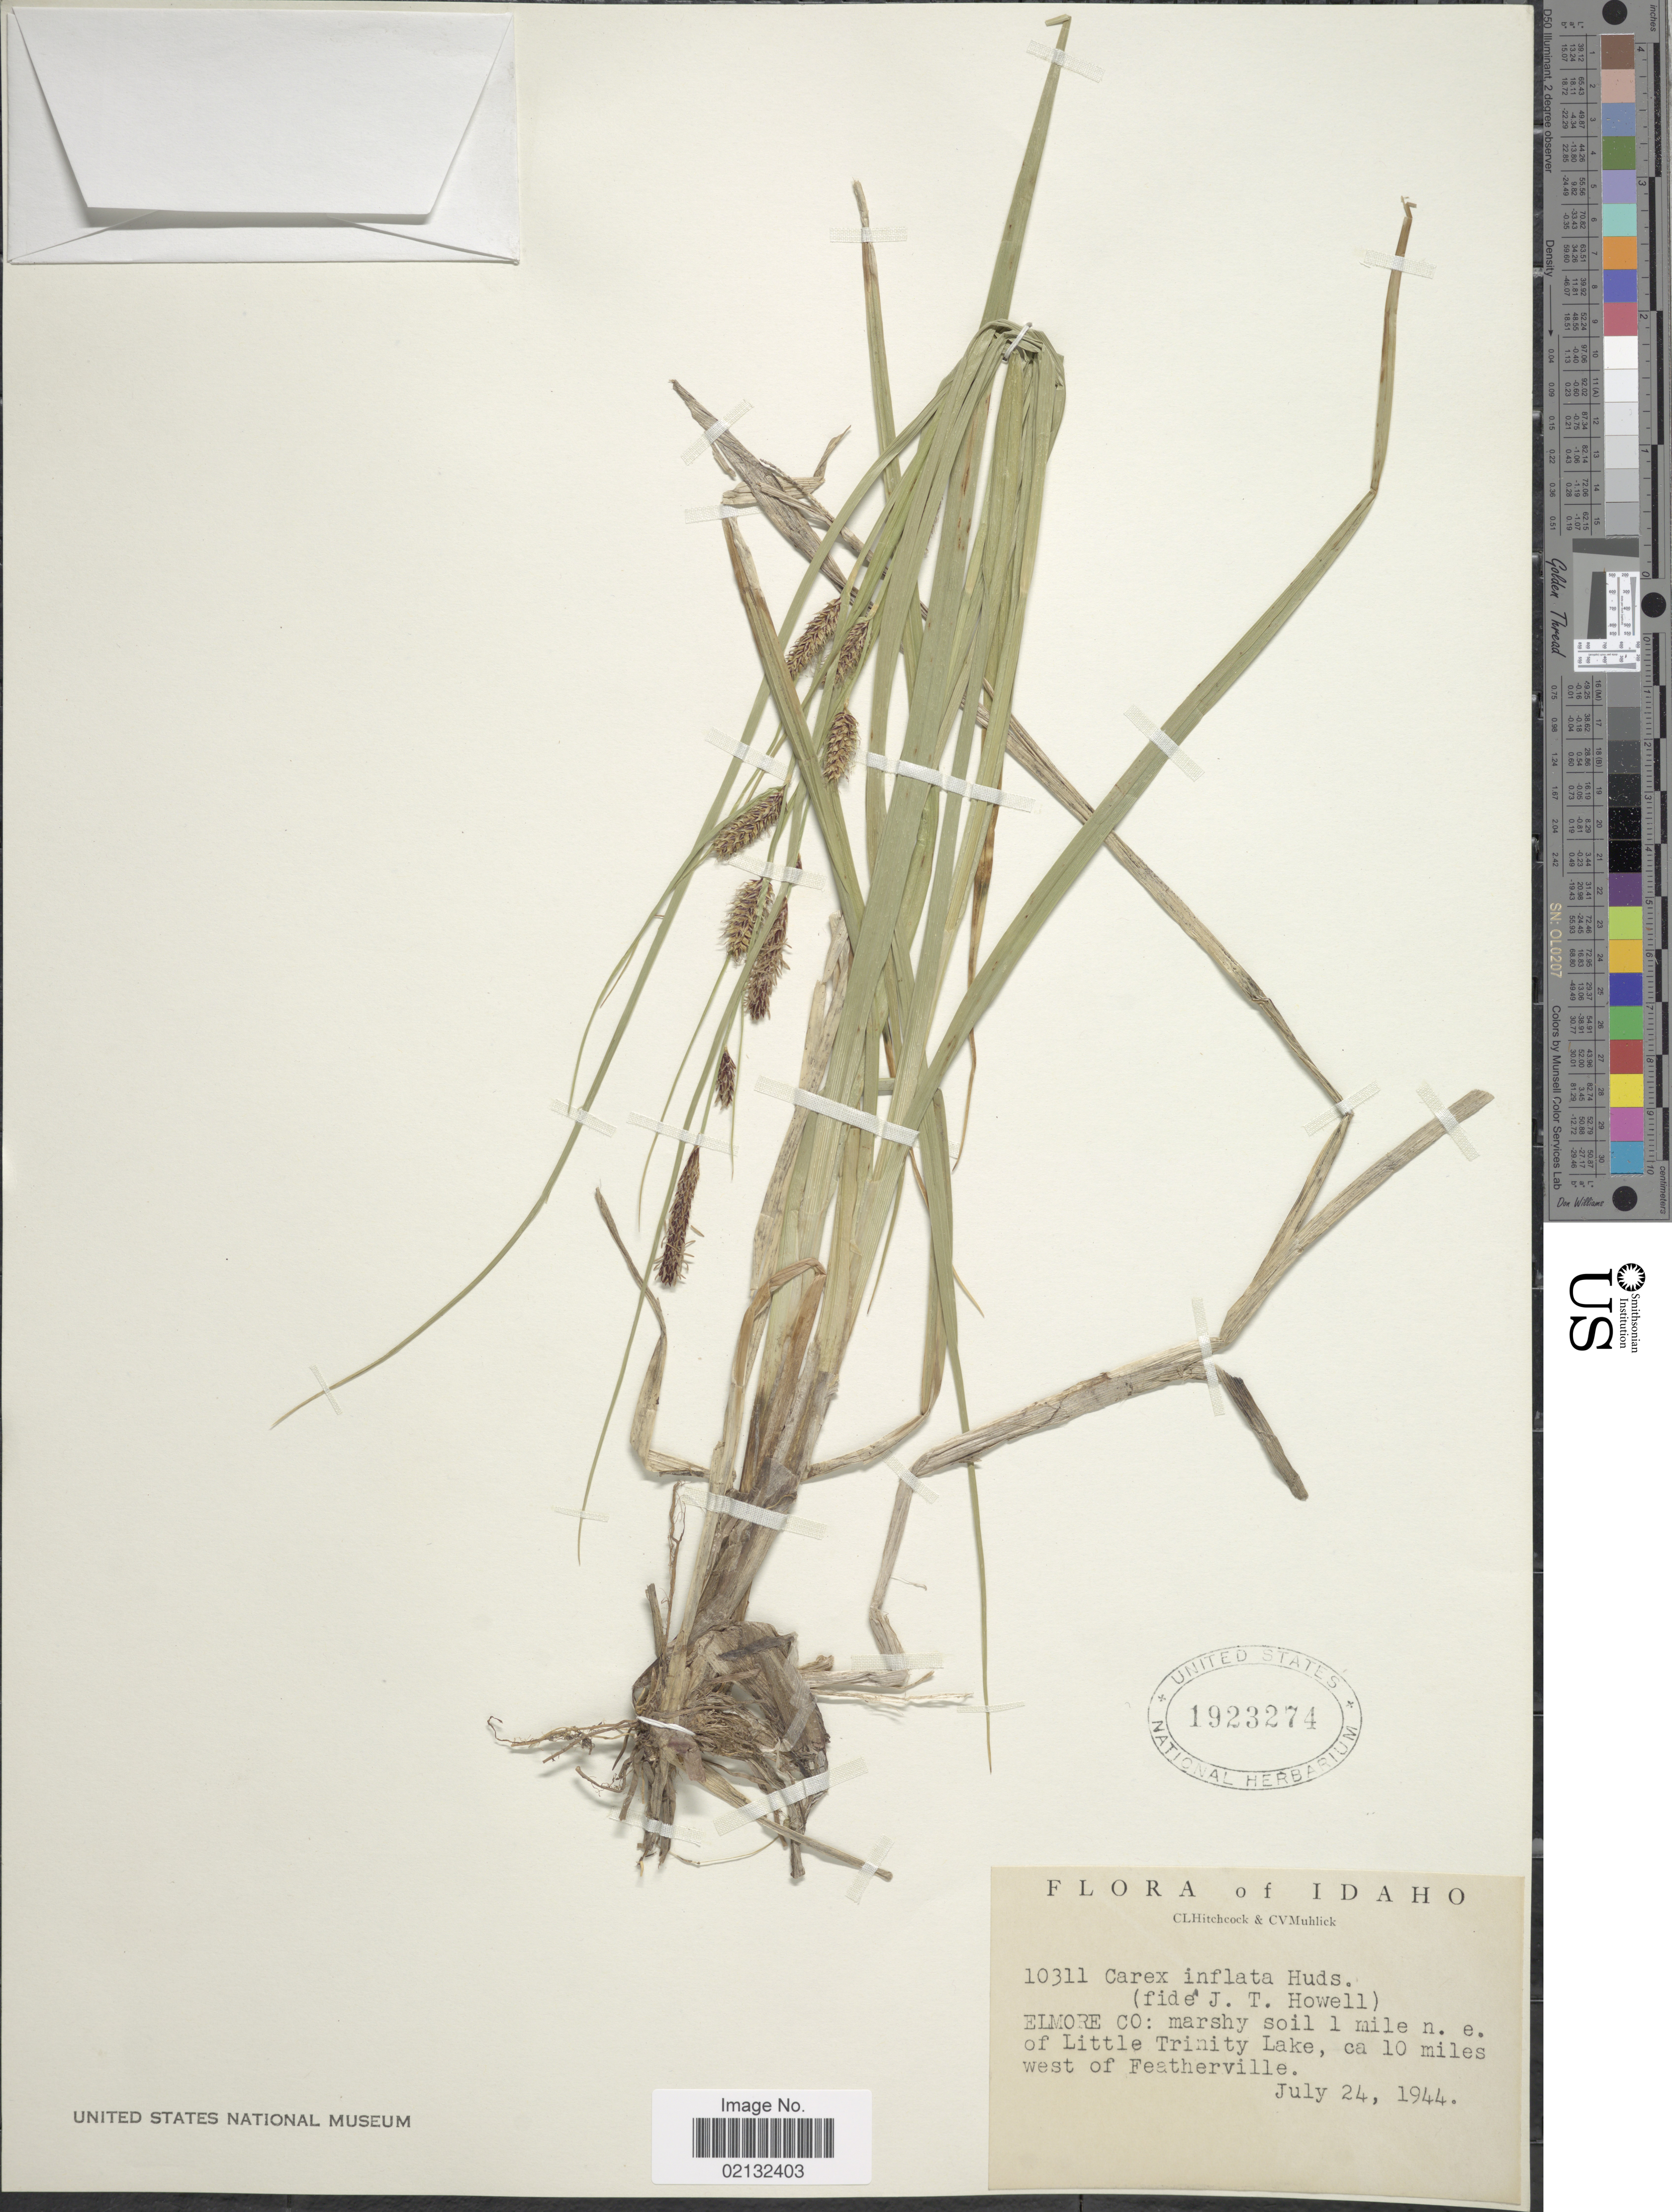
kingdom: Plantae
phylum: Tracheophyta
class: Liliopsida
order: Poales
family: Cyperaceae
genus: Carex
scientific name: Carex rostrata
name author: Stokes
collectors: C. L. Hitchcock & C. V. Muhlick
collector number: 10311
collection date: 1944-07-24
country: United States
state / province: Idaho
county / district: Elmore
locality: marshy soil 1 mile n.e. of Little Trinitiy Lake, ca 10 miles west of Featherville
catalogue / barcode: US 1923274